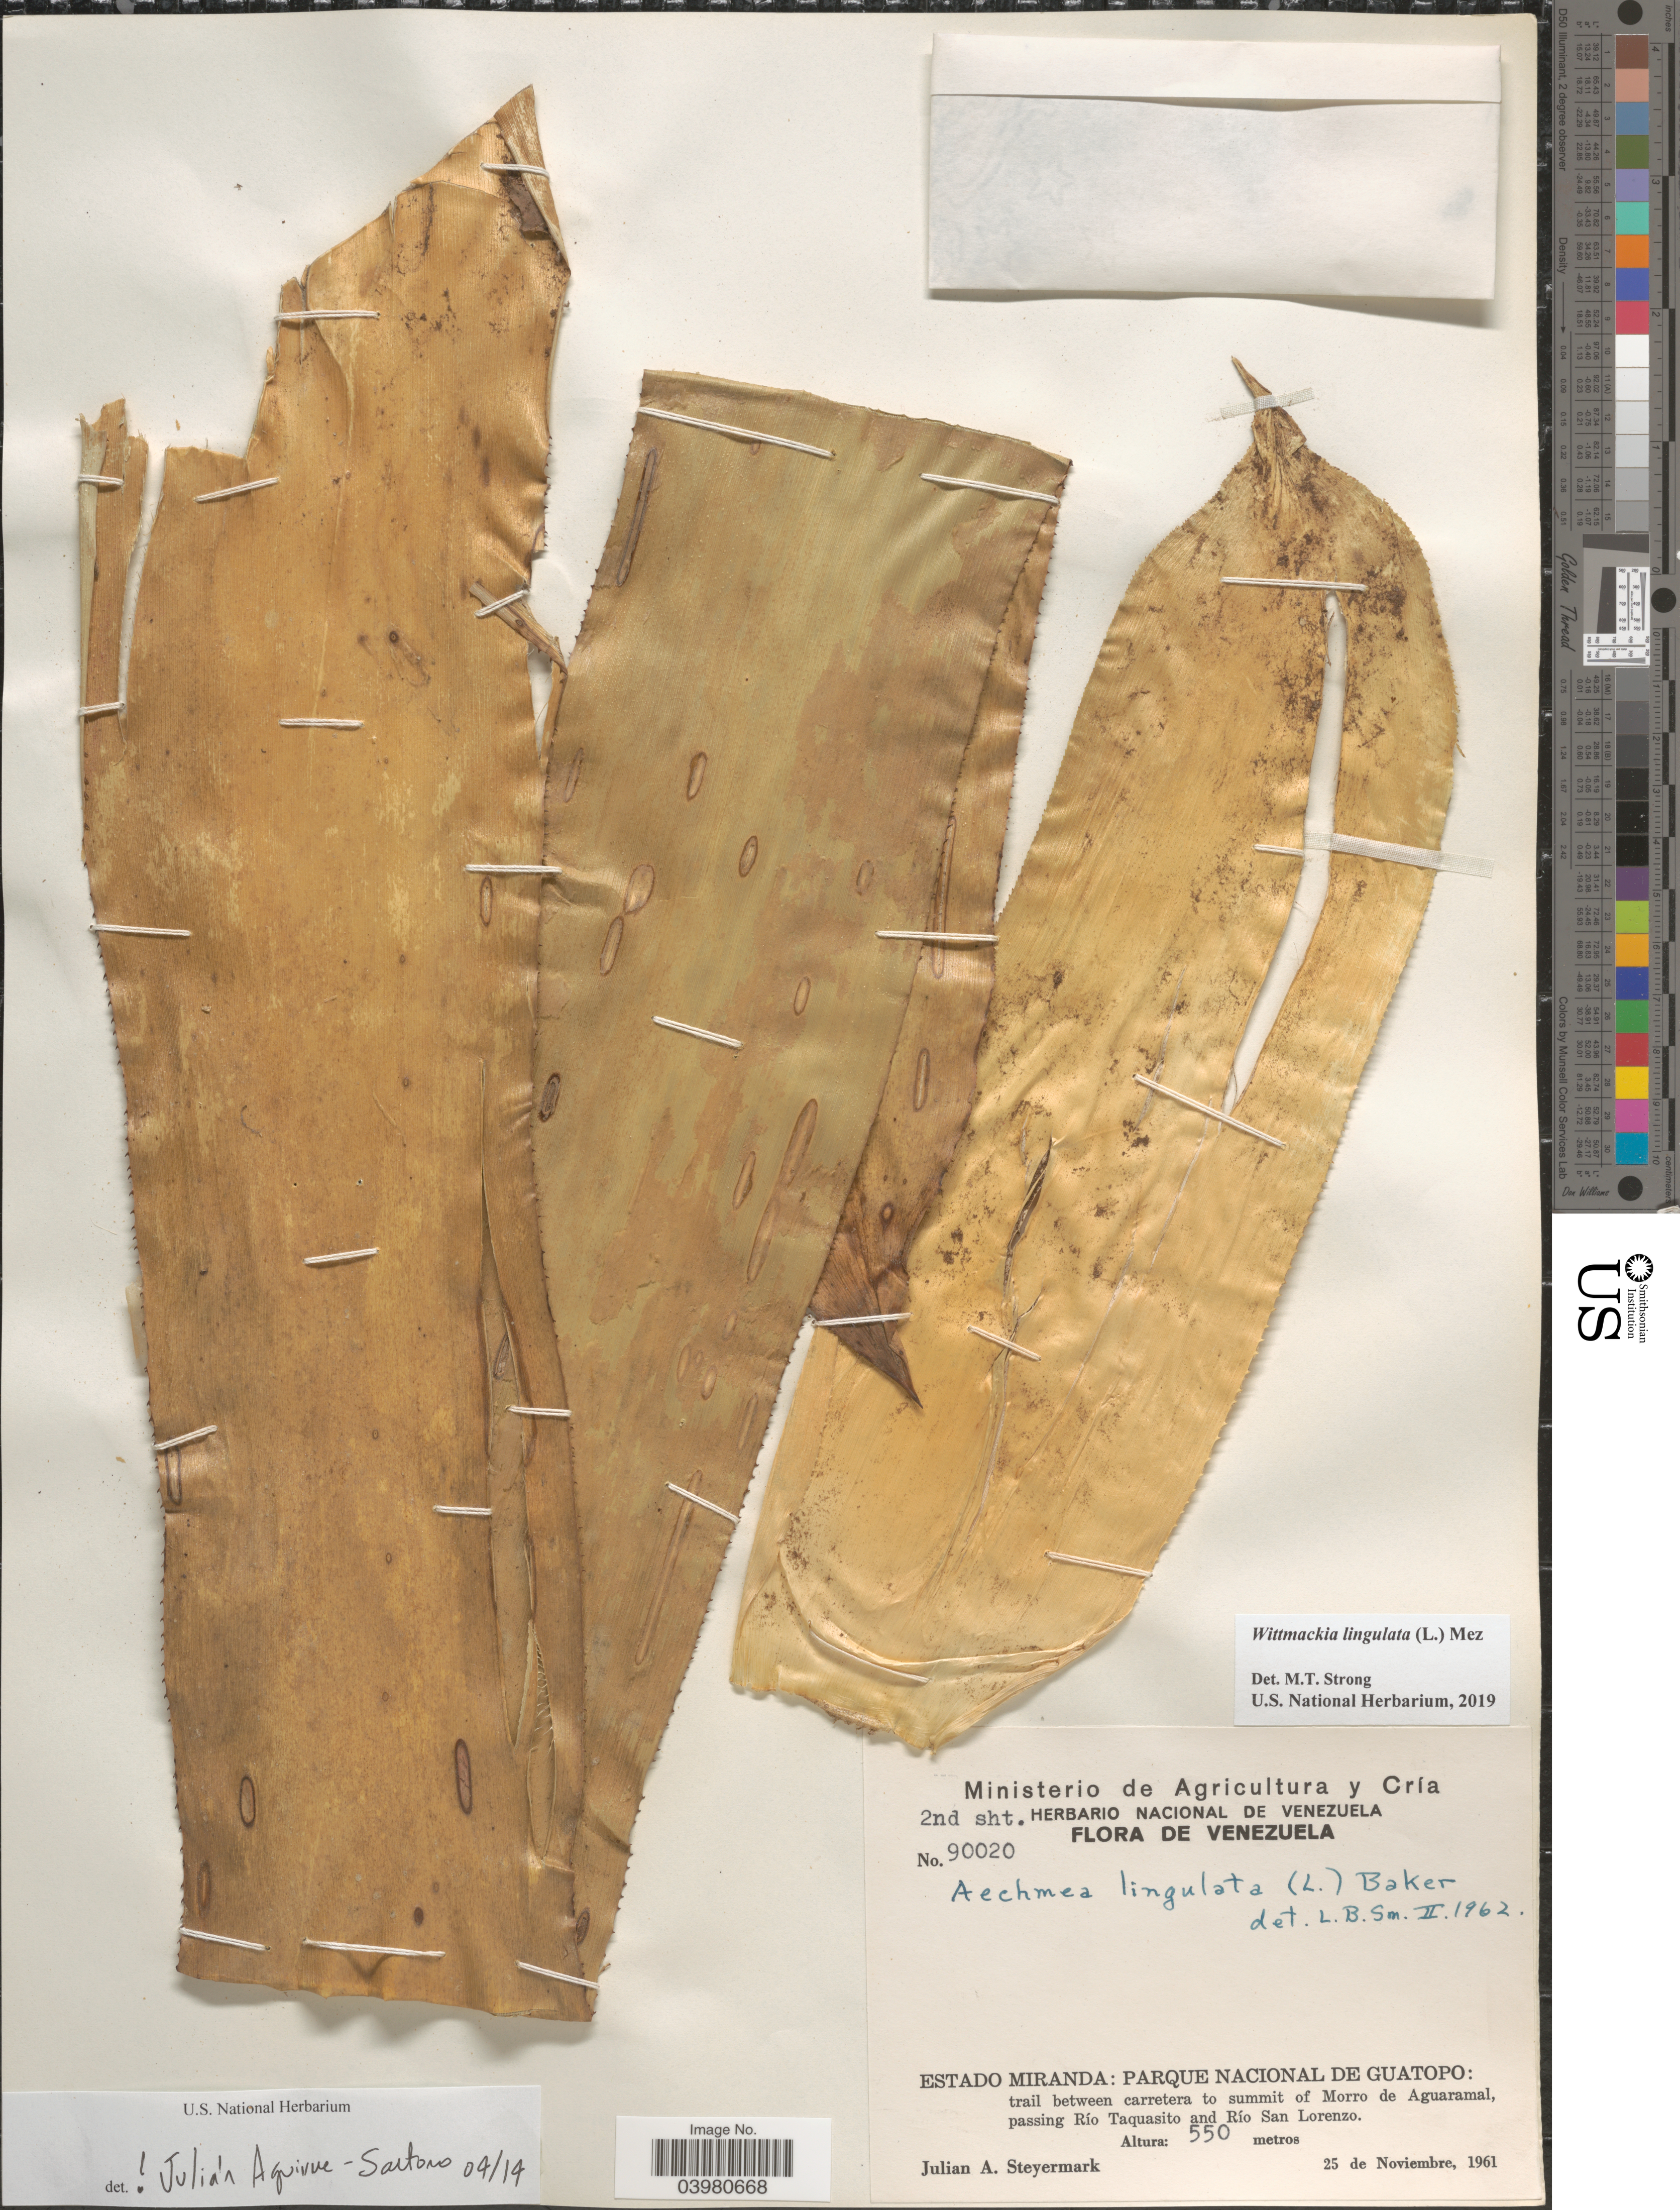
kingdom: Plantae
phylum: Tracheophyta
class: Liliopsida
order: Poales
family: Bromeliaceae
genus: Wittmackia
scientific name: Wittmackia lingulata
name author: (L.) Mez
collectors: J. Steyermark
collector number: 90020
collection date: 1961-11-25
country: Venezuela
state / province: Miranda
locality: Parque Nacional de Guatopo: trail between carretera to summit of Morro de Aguaramal, passing Río Taquasito and Río San Lorenzo.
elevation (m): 550